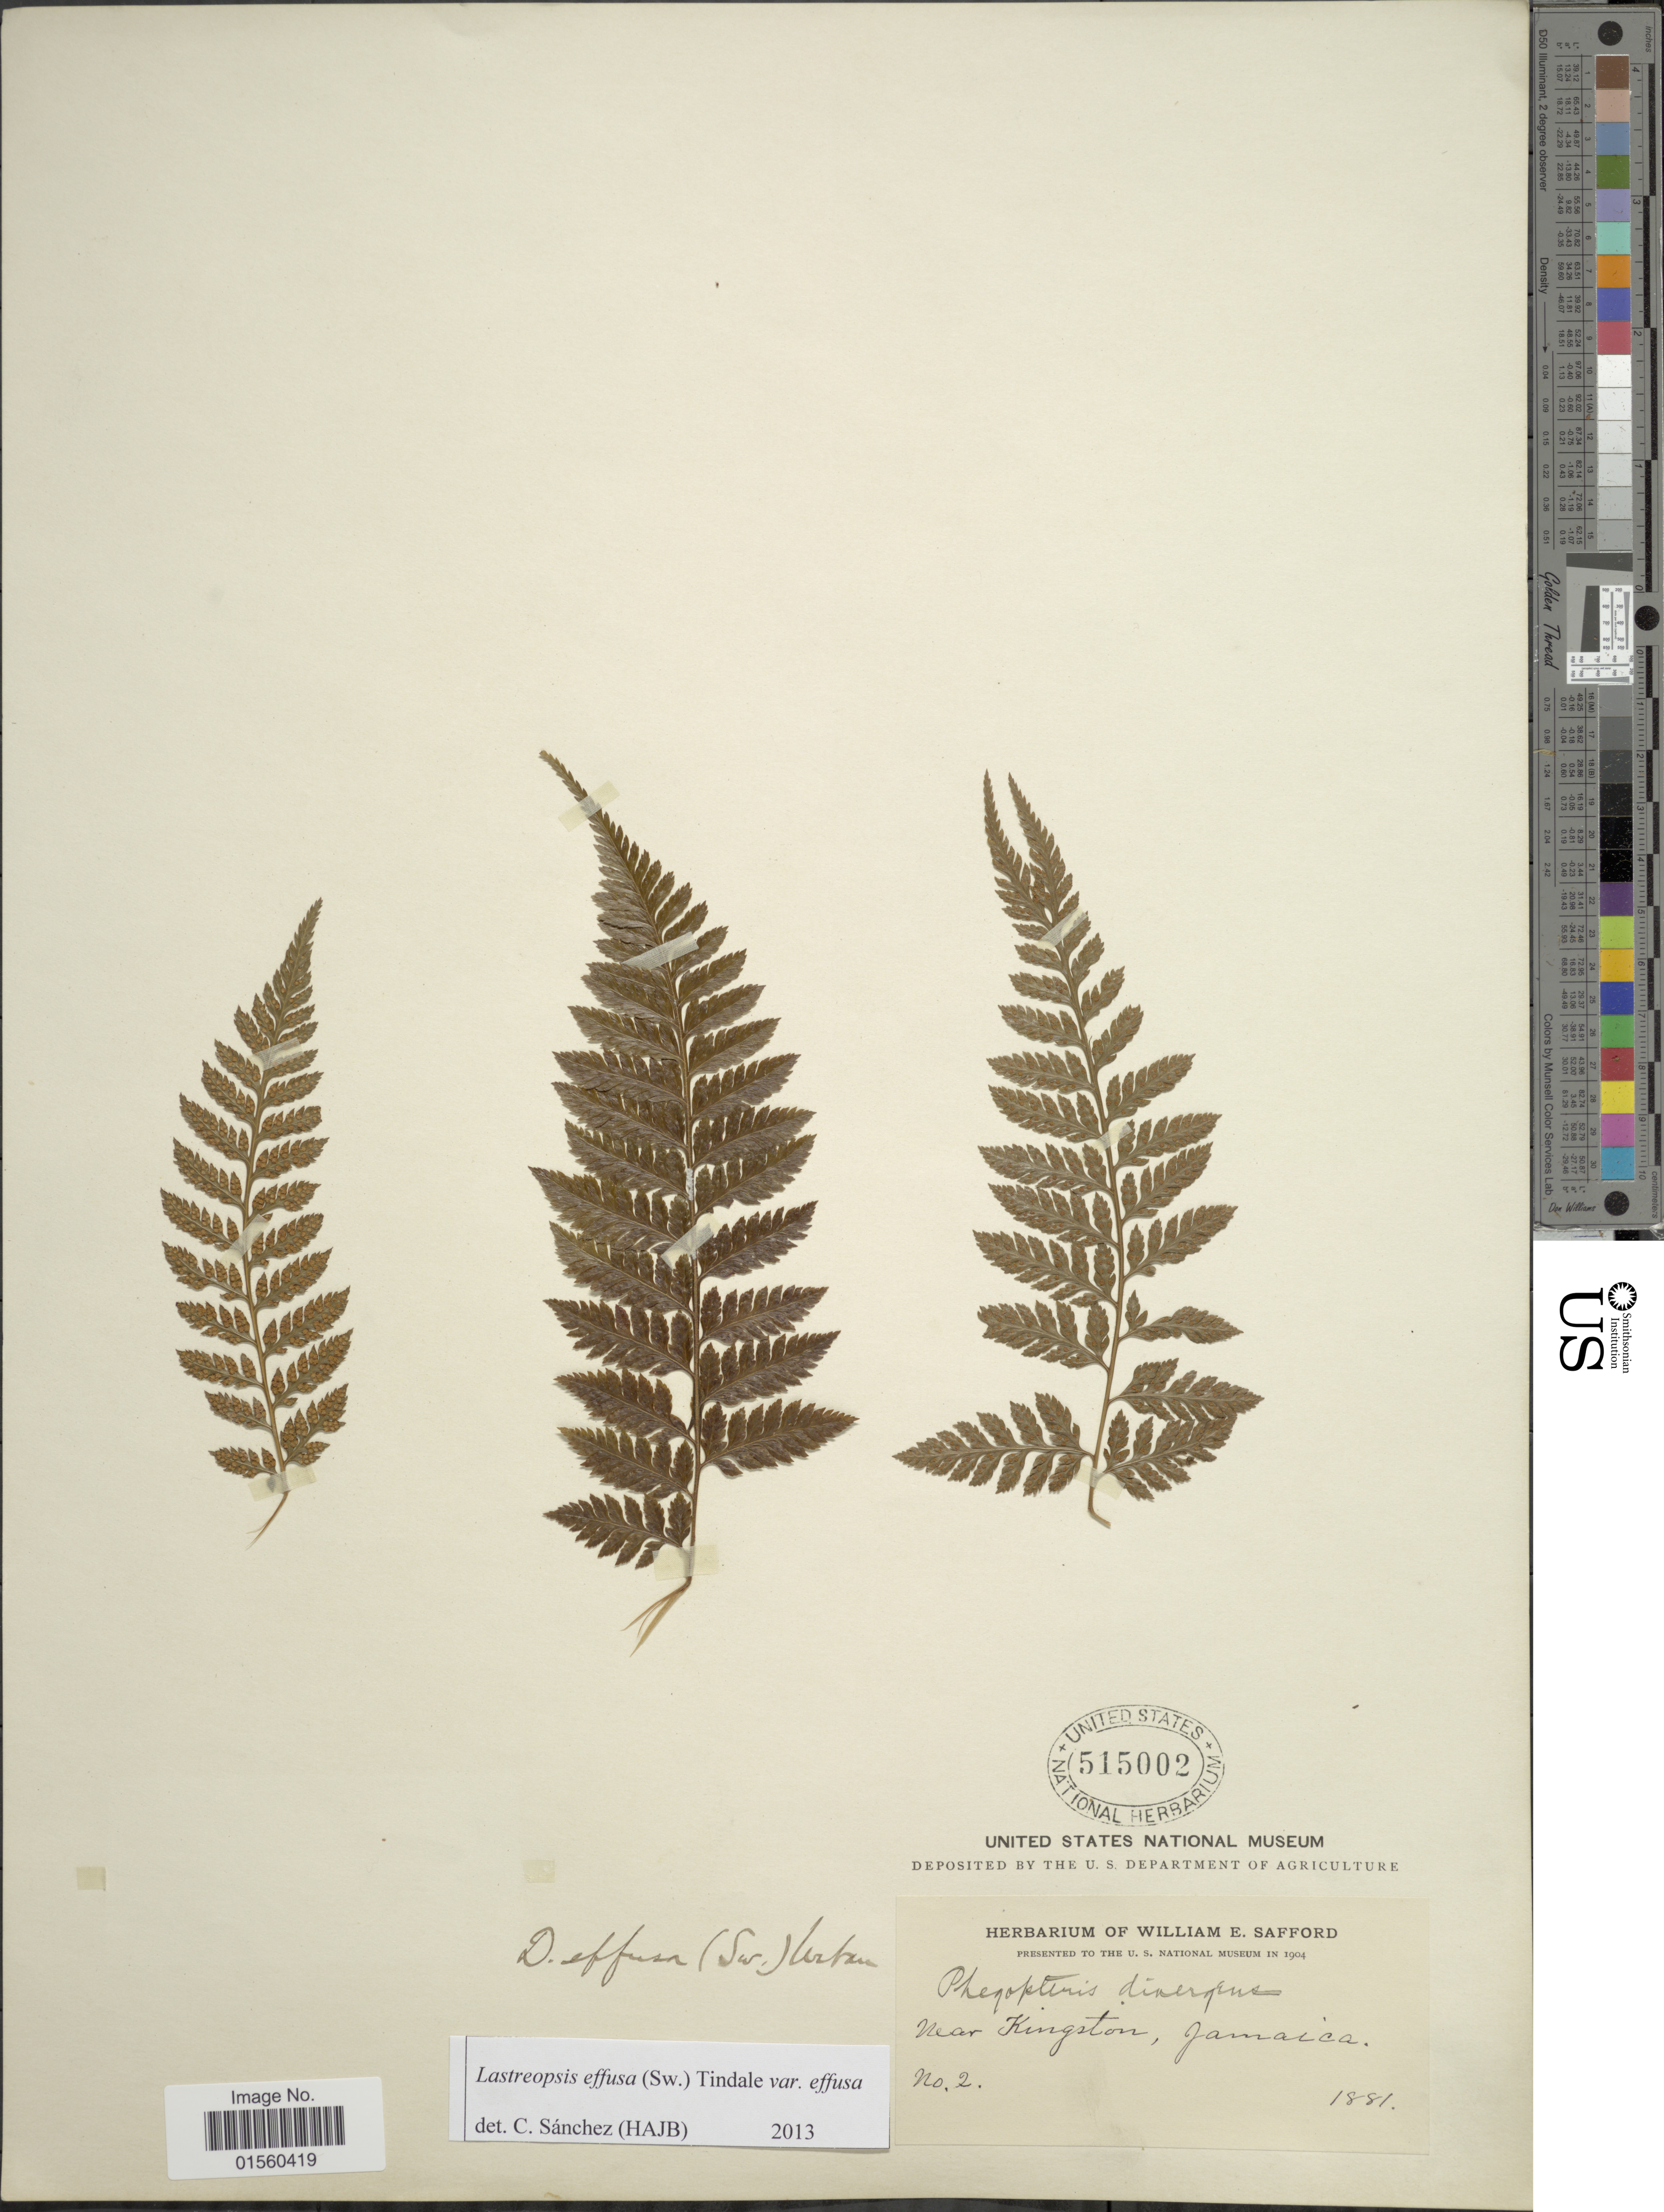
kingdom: Plantae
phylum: Tracheophyta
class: Polypodiopsida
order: Polypodiales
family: Dryopteridaceae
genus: Parapolystichum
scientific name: Parapolystichum effusum var. effusum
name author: (Sw.) Ching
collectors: ex herb. W. E. Safford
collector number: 2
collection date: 1881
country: Jamaica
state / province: Kingston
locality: Near Kingston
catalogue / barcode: US 515002